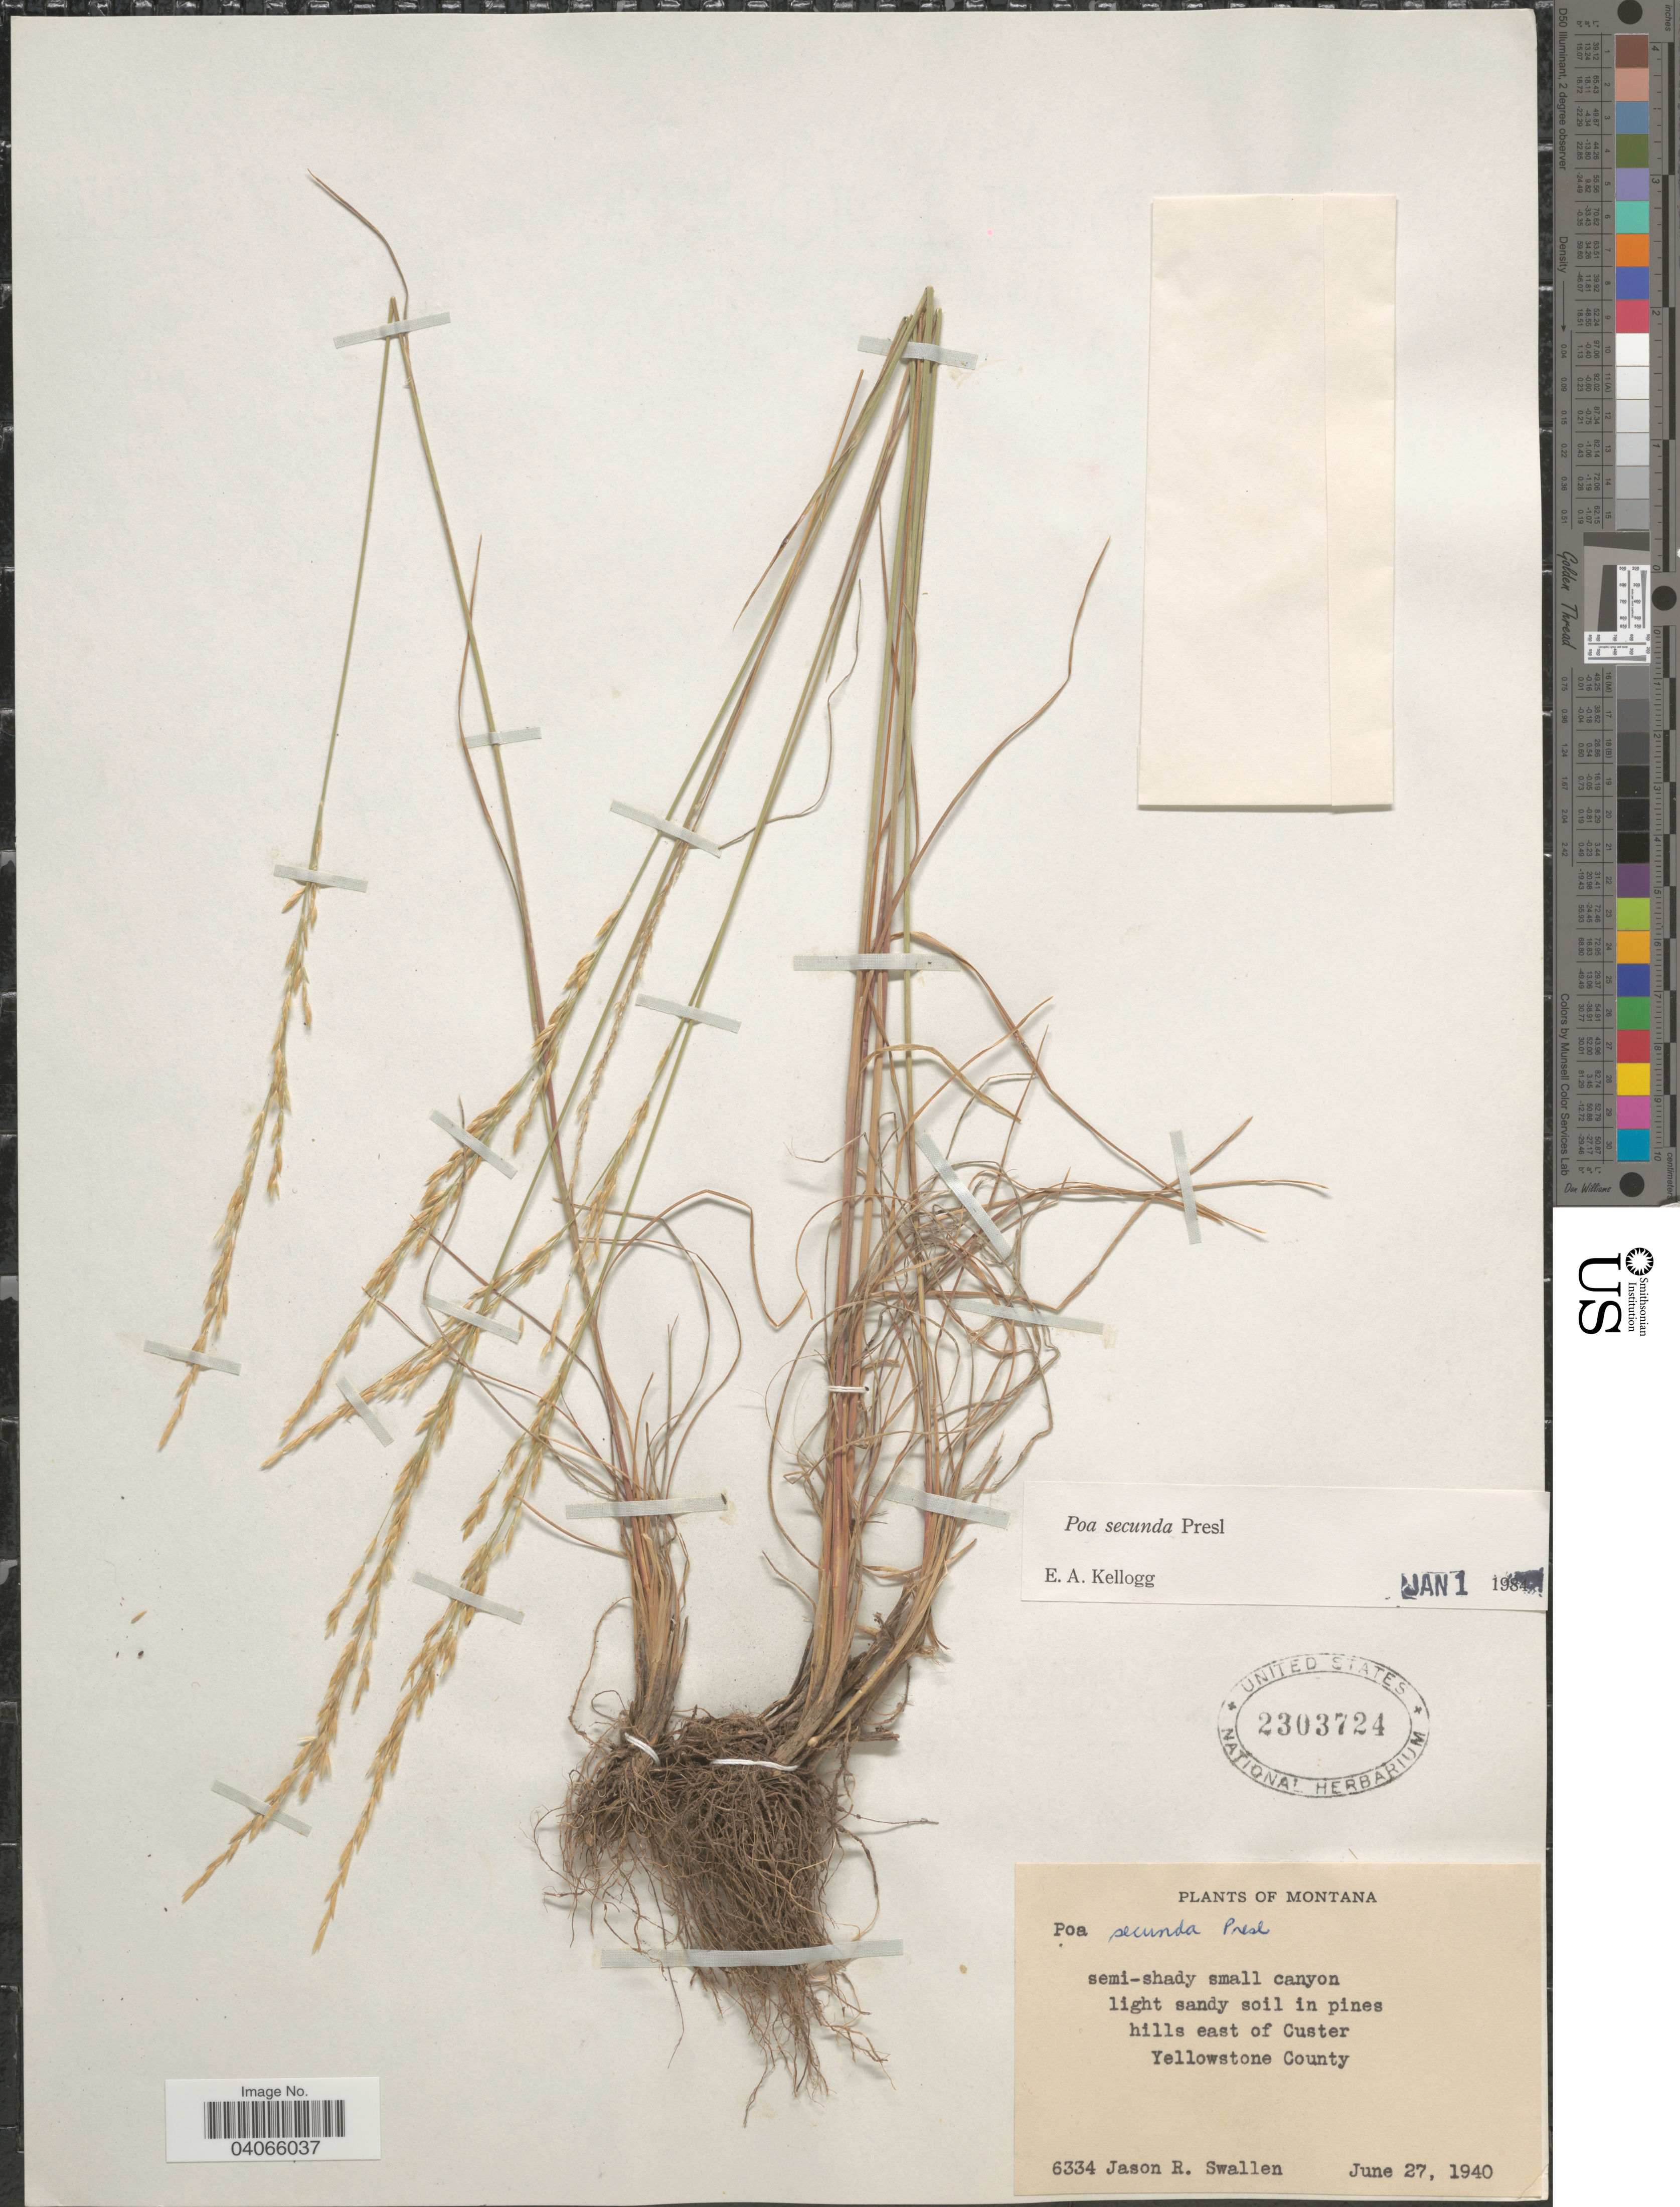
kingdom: Plantae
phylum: Tracheophyta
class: Liliopsida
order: Poales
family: Poaceae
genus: Poa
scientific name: Poa secunda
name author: J. Presl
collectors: J. R. Swallen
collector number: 6334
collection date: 1940-06-27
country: United States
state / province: Montana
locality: Hills east of Custer. Yellowstone County.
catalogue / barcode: US 2303724